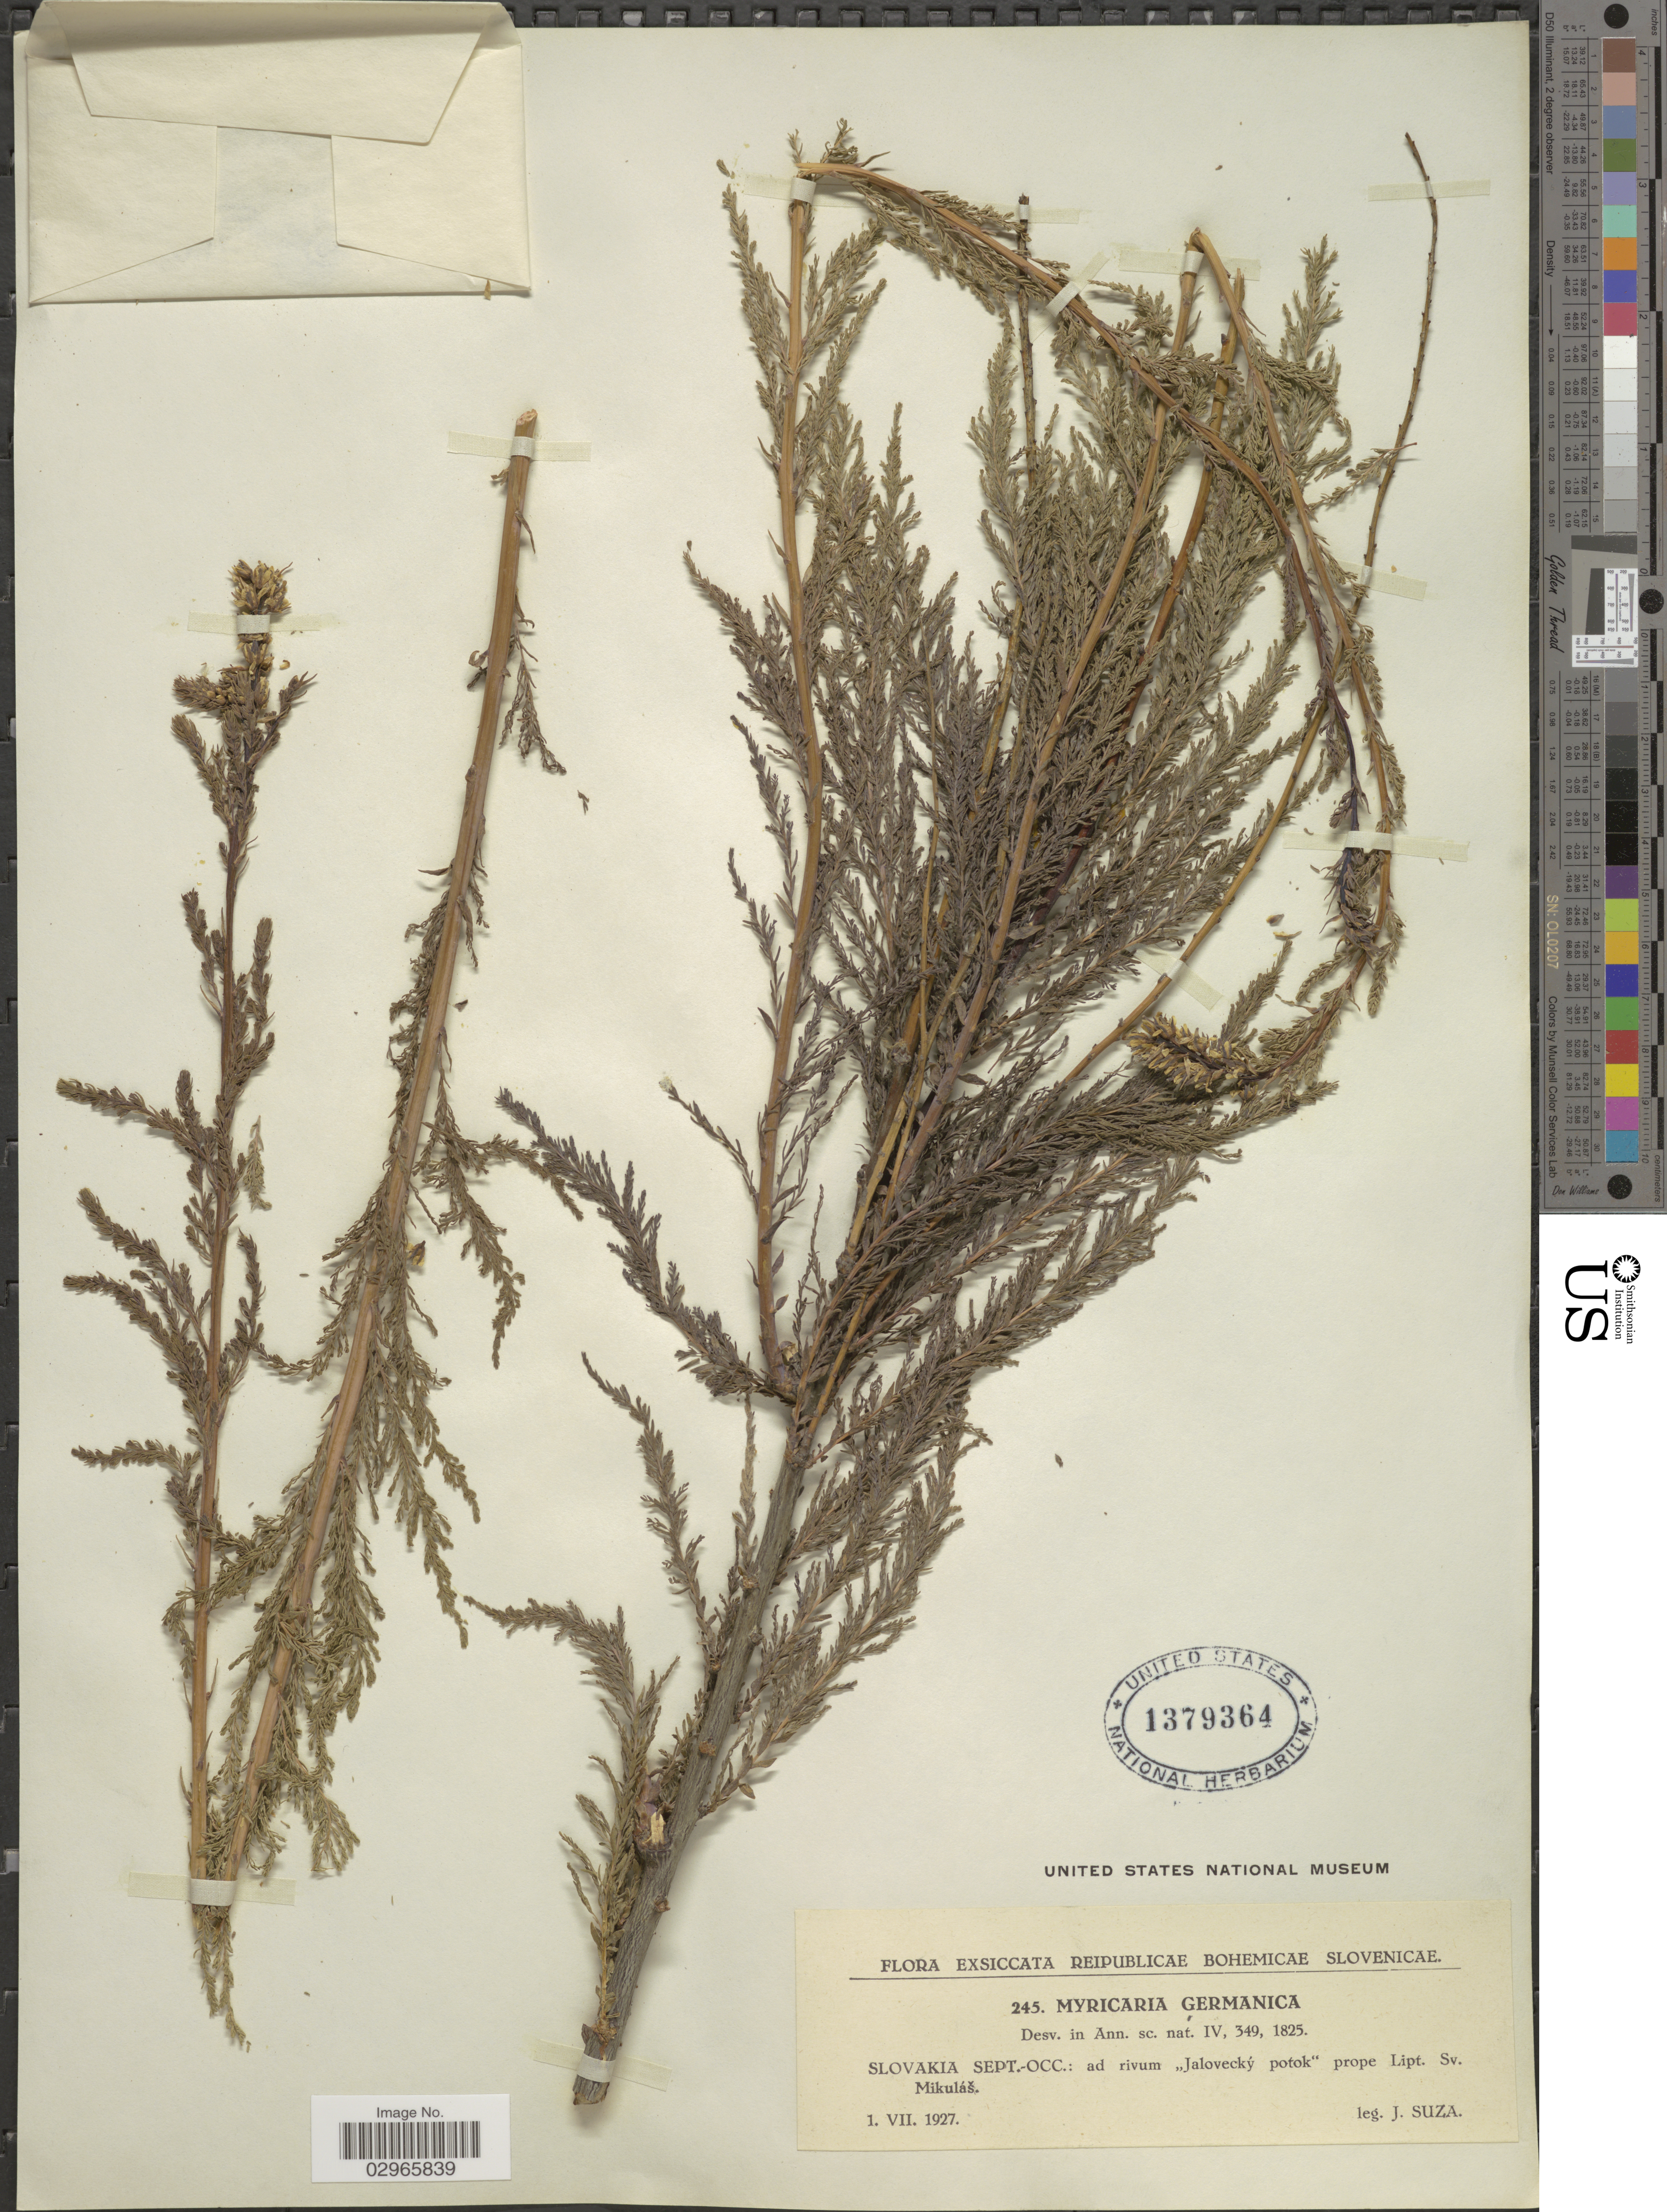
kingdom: Plantae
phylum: Tracheophyta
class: Magnoliopsida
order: Caryophyllales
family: Tamaricaceae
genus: Myricaria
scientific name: Myricaria germanica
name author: (L.) Desv.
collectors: J. Suza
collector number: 245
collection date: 1927-07-01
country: Slovakia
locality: Slovakia Sept.-Occ.: ad rivum "Jalovecký potok" prope Lipt. Sv. Mikulás.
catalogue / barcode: US 1379364